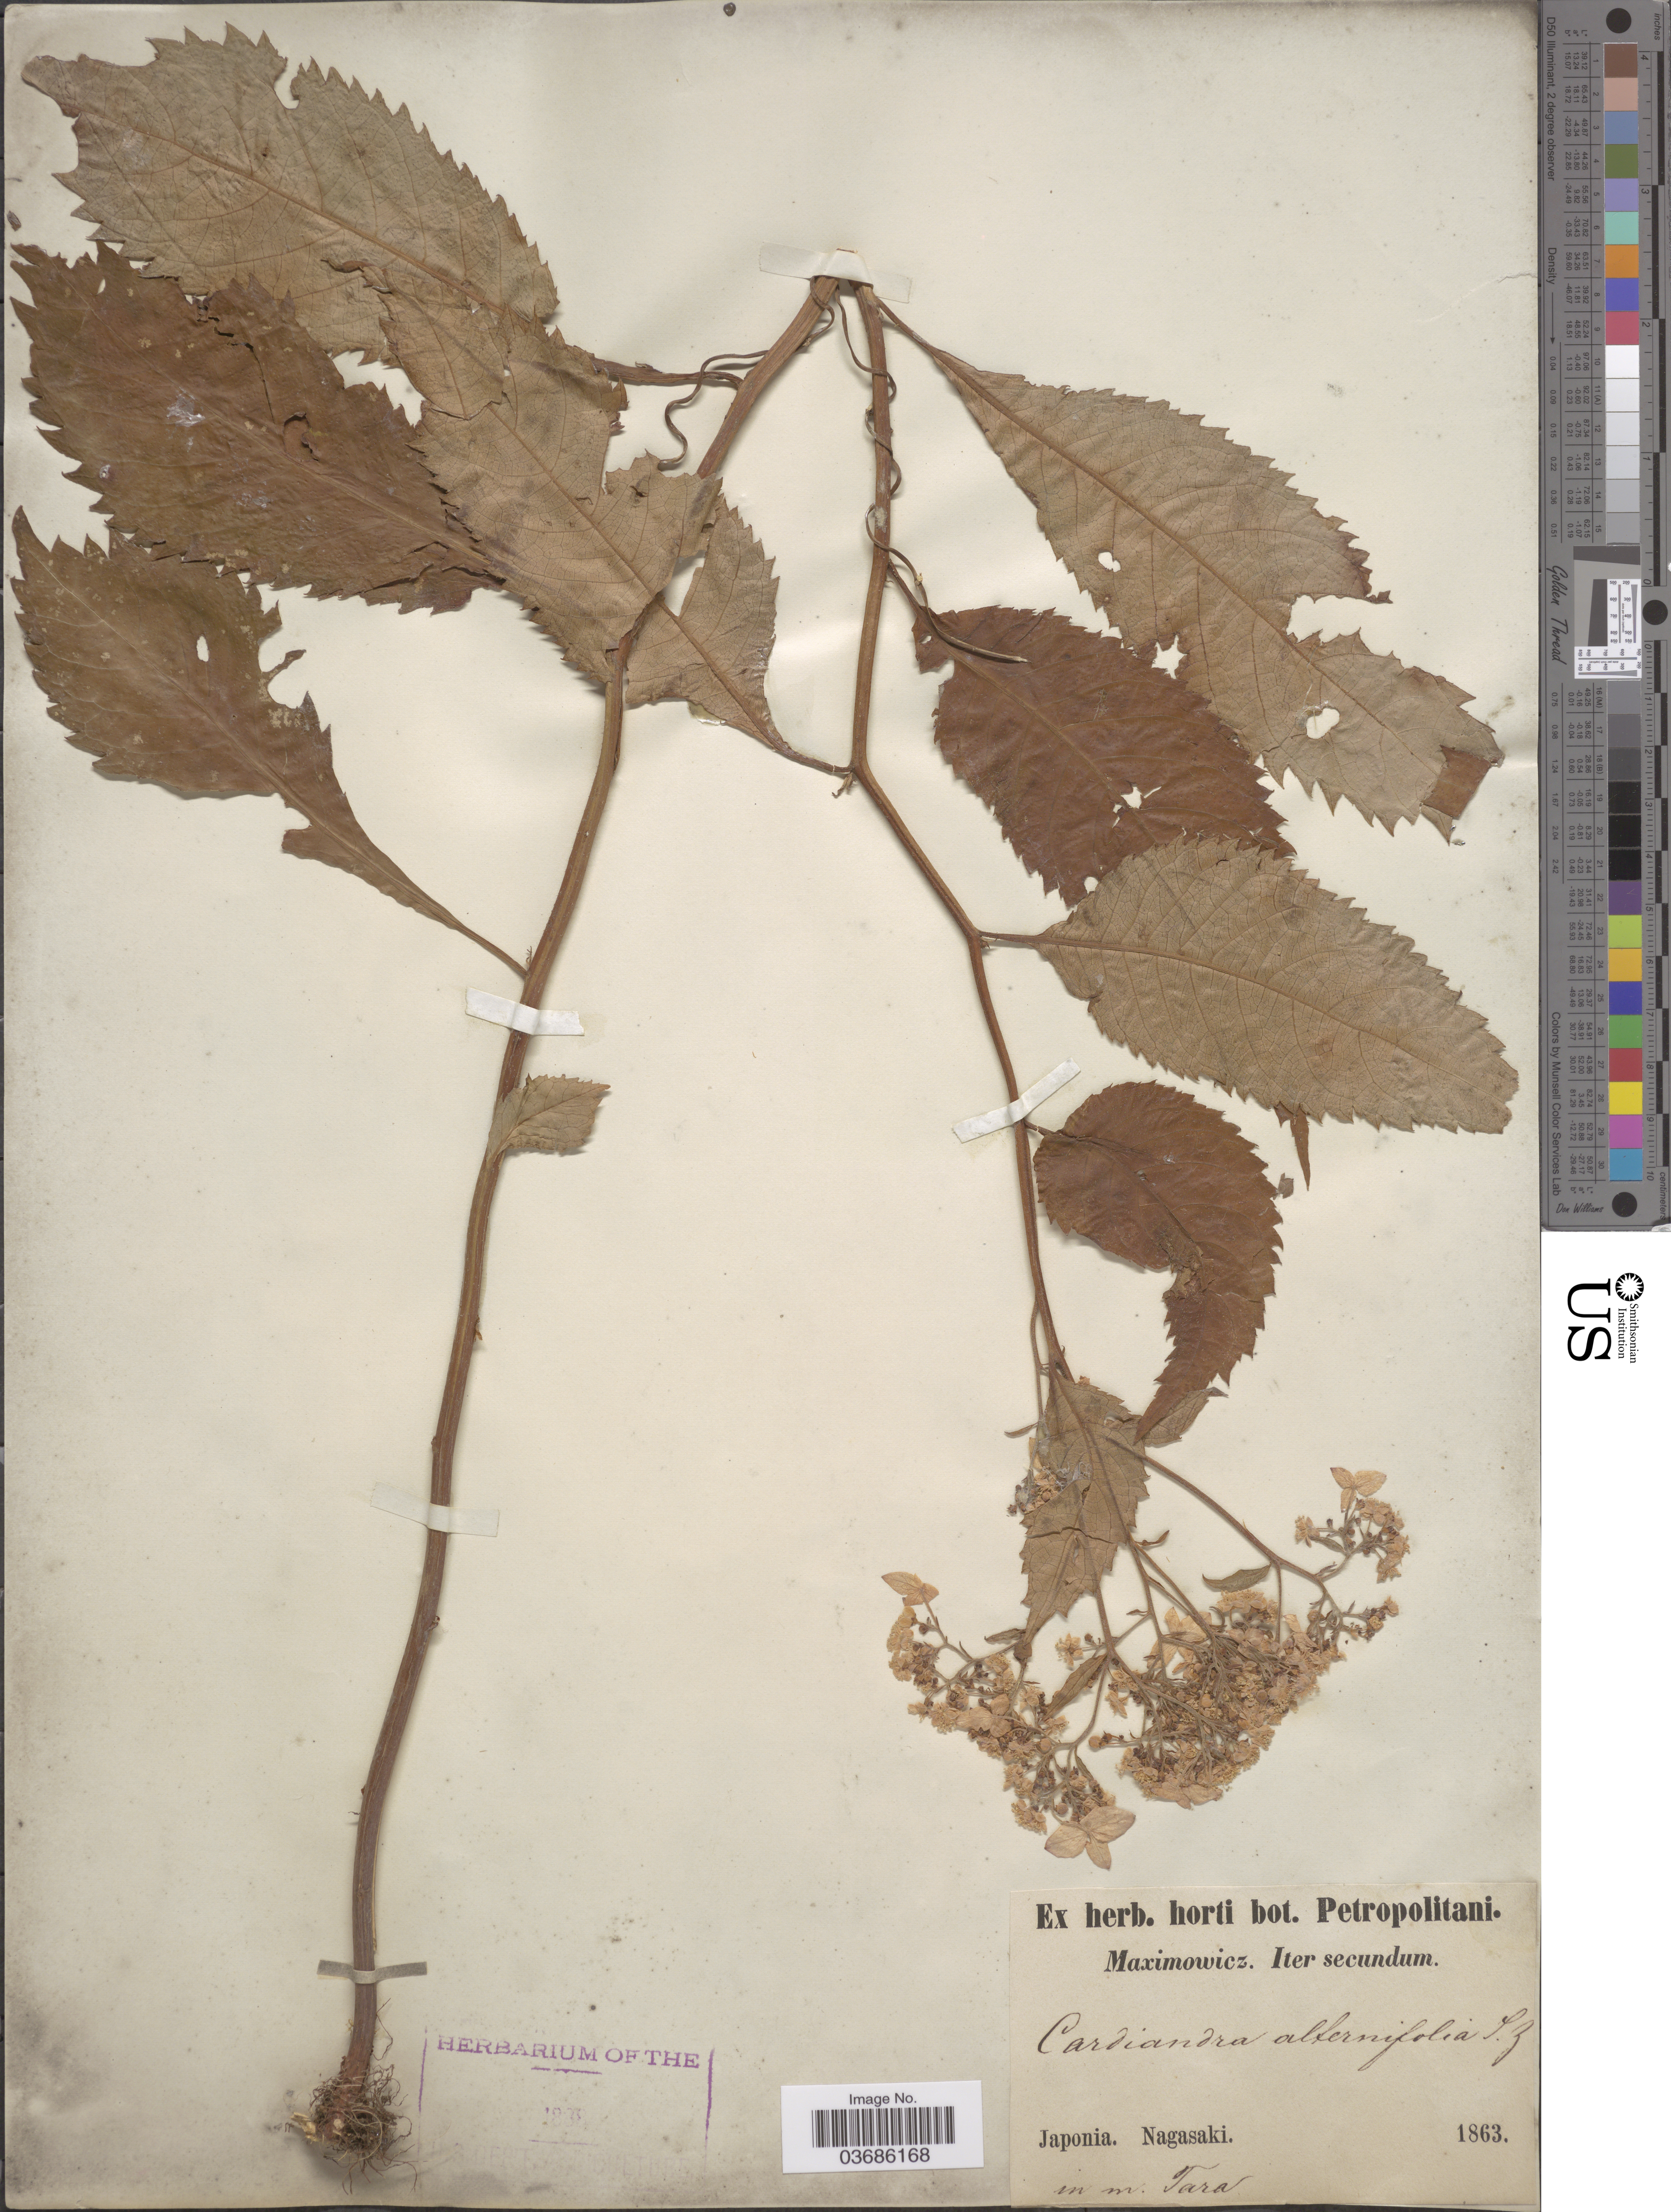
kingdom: Plantae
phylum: Tracheophyta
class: Magnoliopsida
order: Cornales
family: Hydrangeaceae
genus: Hydrangea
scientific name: Hydrangea alternifolia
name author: Siebold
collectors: Maximowicz, --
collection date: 1863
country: Japan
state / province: Nagasaki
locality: Iter secundum. In m. Tara.